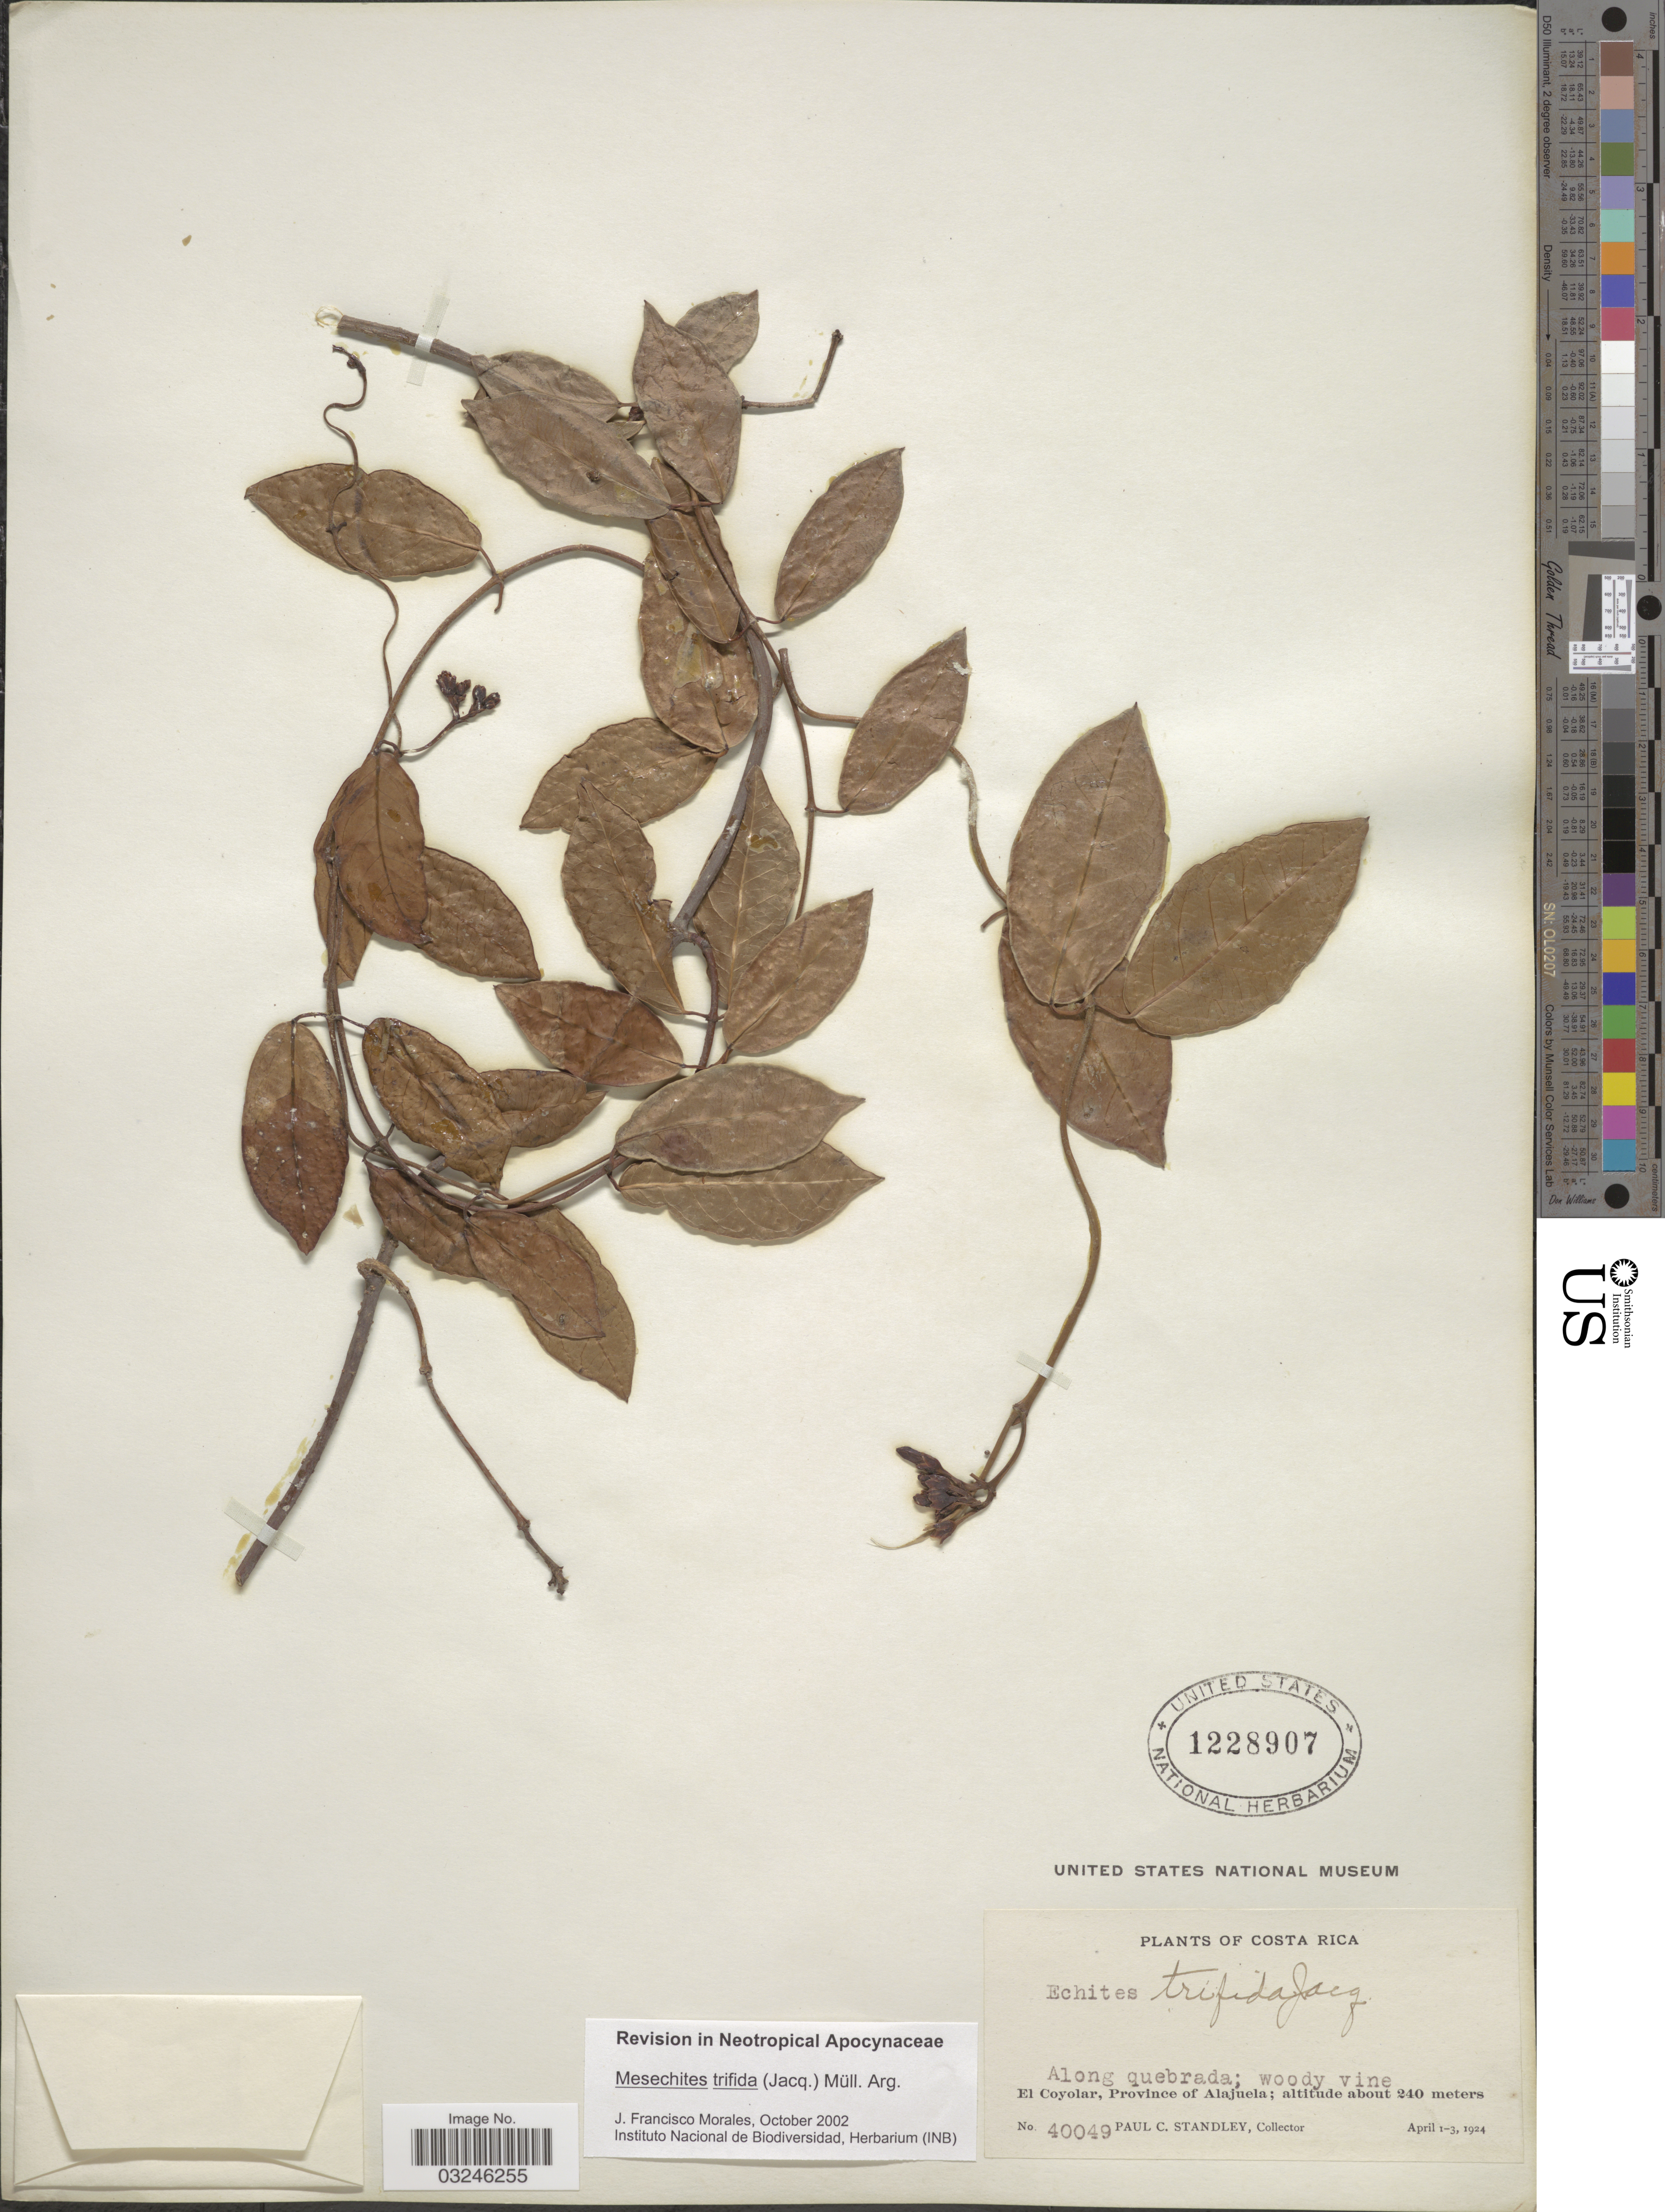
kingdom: Plantae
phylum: Tracheophyta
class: Magnoliopsida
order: Gentianales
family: Apocynaceae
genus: Mesechites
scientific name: Mesechites trifidus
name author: (Jacq.) Müll. Arg.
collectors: P. C. Standley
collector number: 40049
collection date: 1924-04-01/1924-04-03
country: Costa Rica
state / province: Alajuela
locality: El Coyolar.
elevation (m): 240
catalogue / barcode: US 1228907